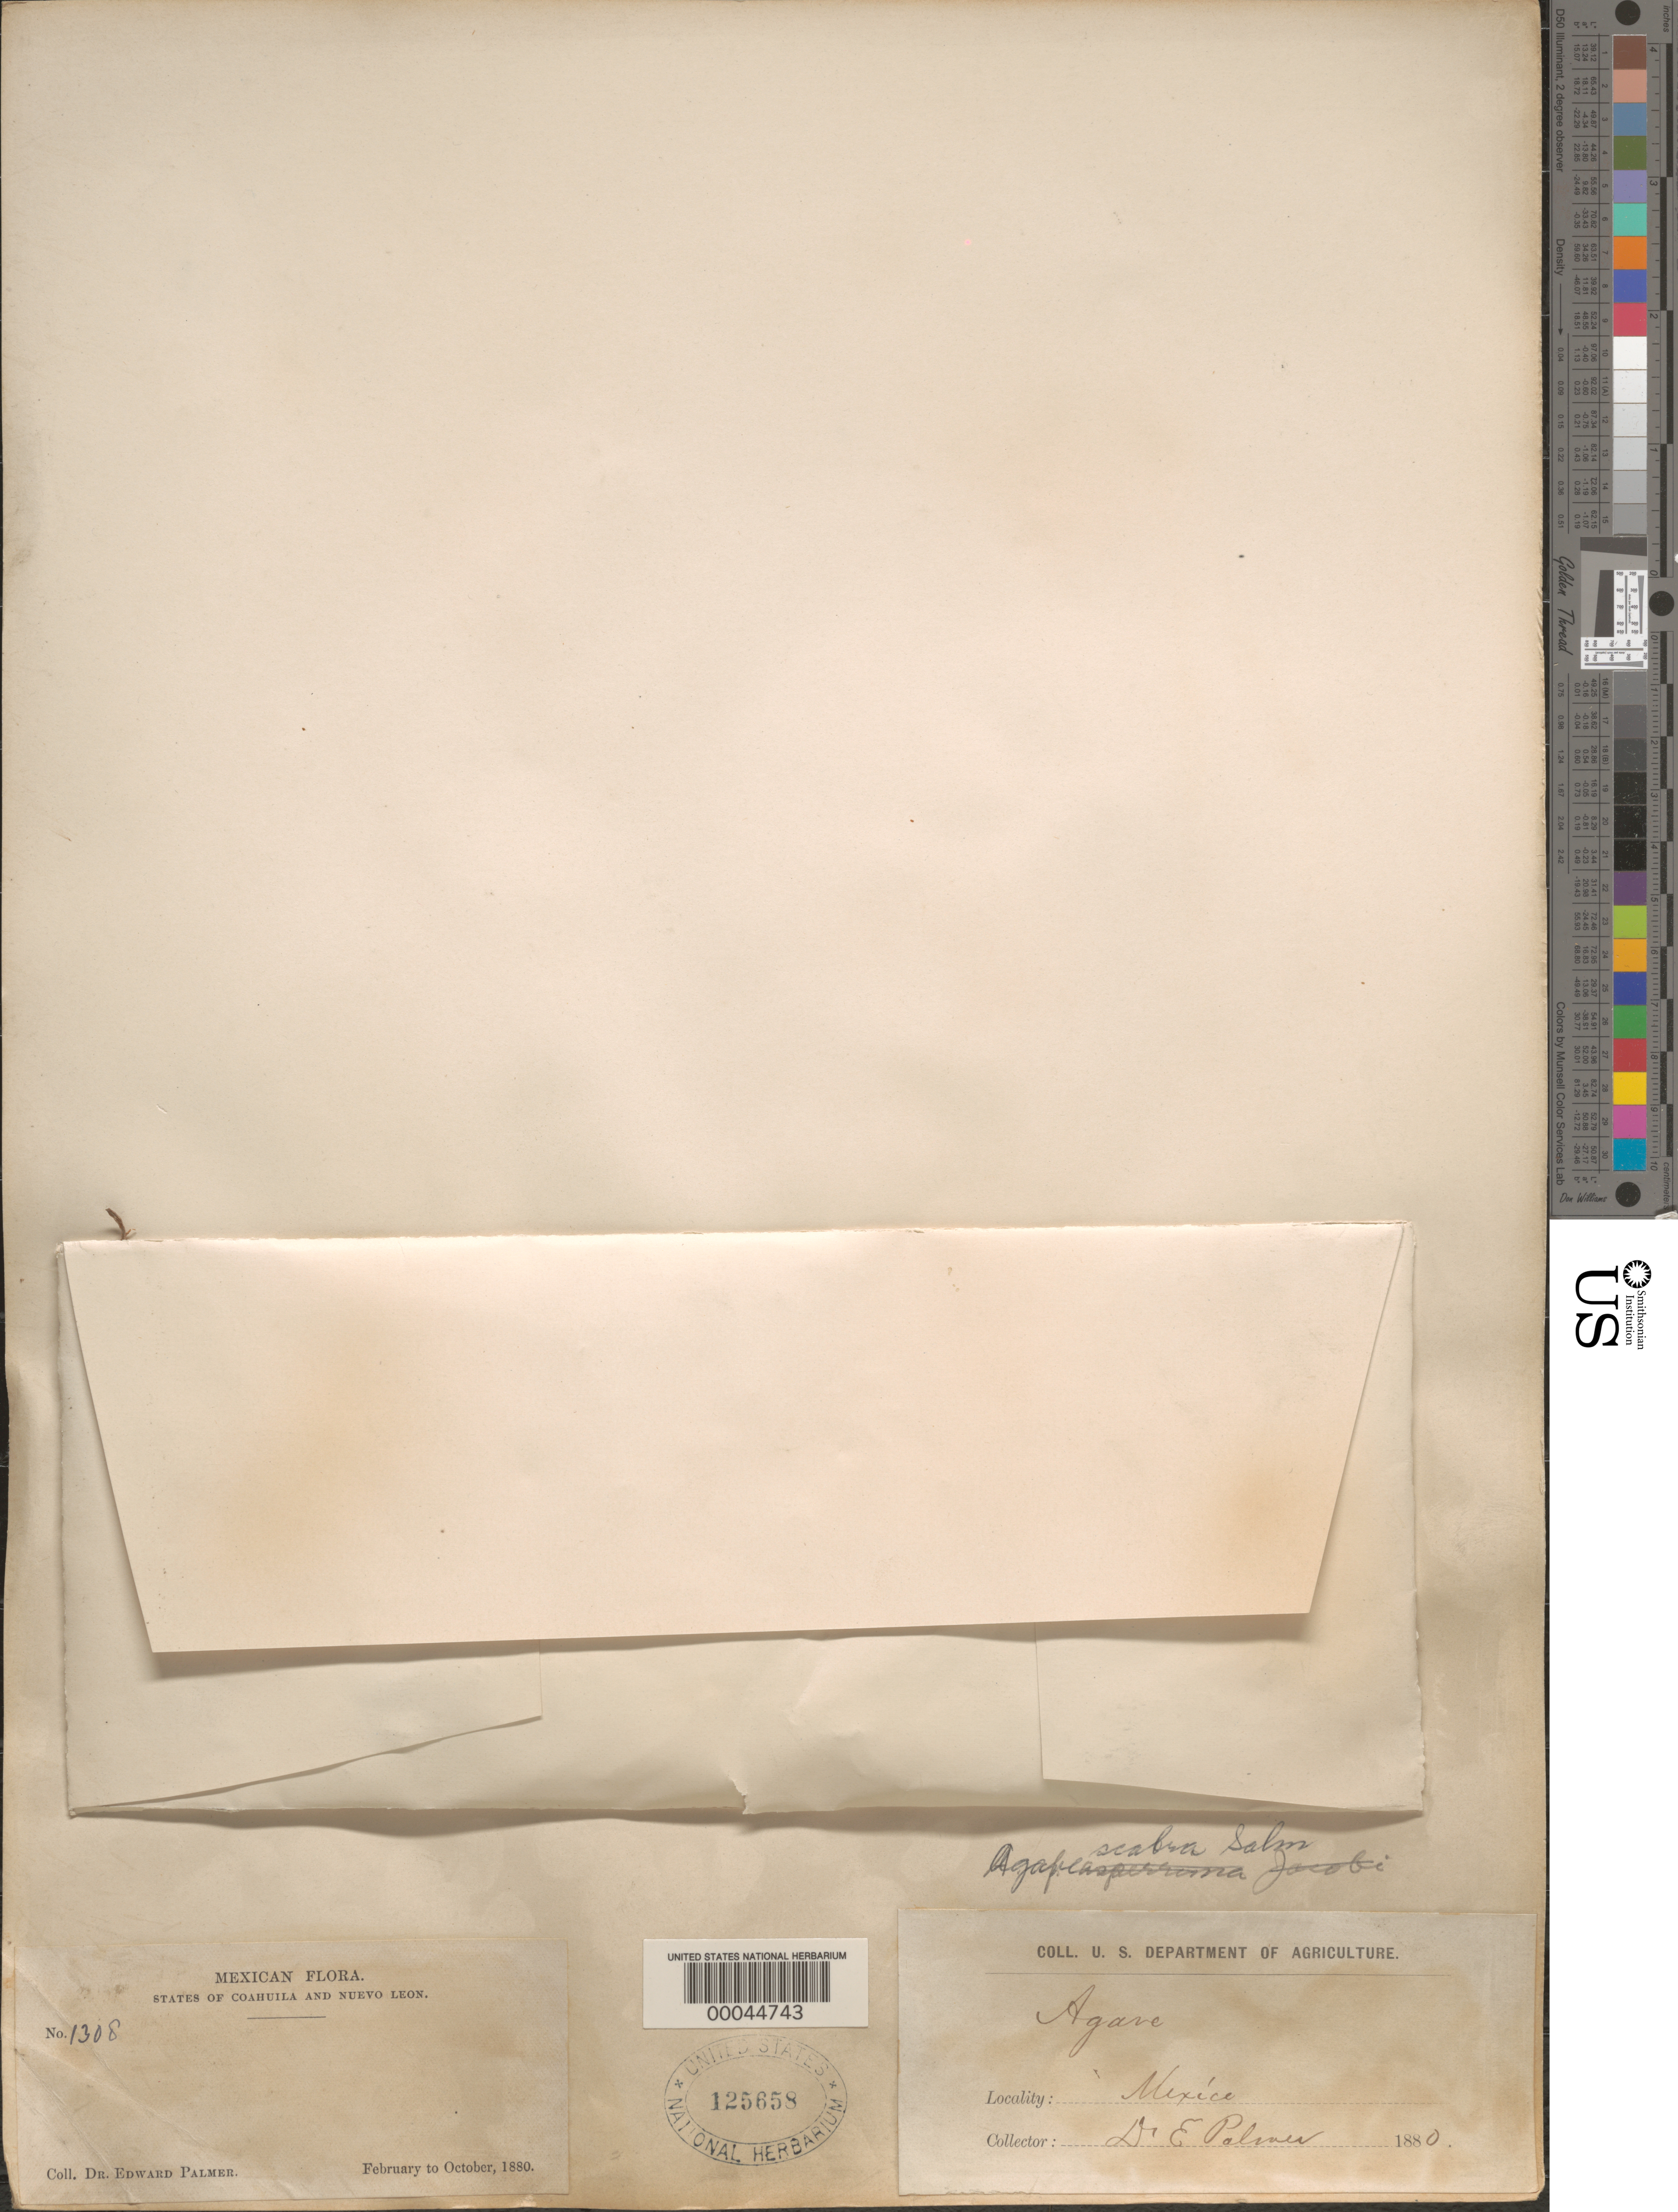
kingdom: Plantae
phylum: Tracheophyta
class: Liliopsida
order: Asparagales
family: Asparagaceae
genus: Agave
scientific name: Agave scabra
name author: Salm-Dyck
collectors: E. Palmer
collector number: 1308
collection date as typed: Feb 1880 to -- Oct 1880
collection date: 1880-02/1880-10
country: Mexico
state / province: Coahuila / Nuevo León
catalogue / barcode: US 125658